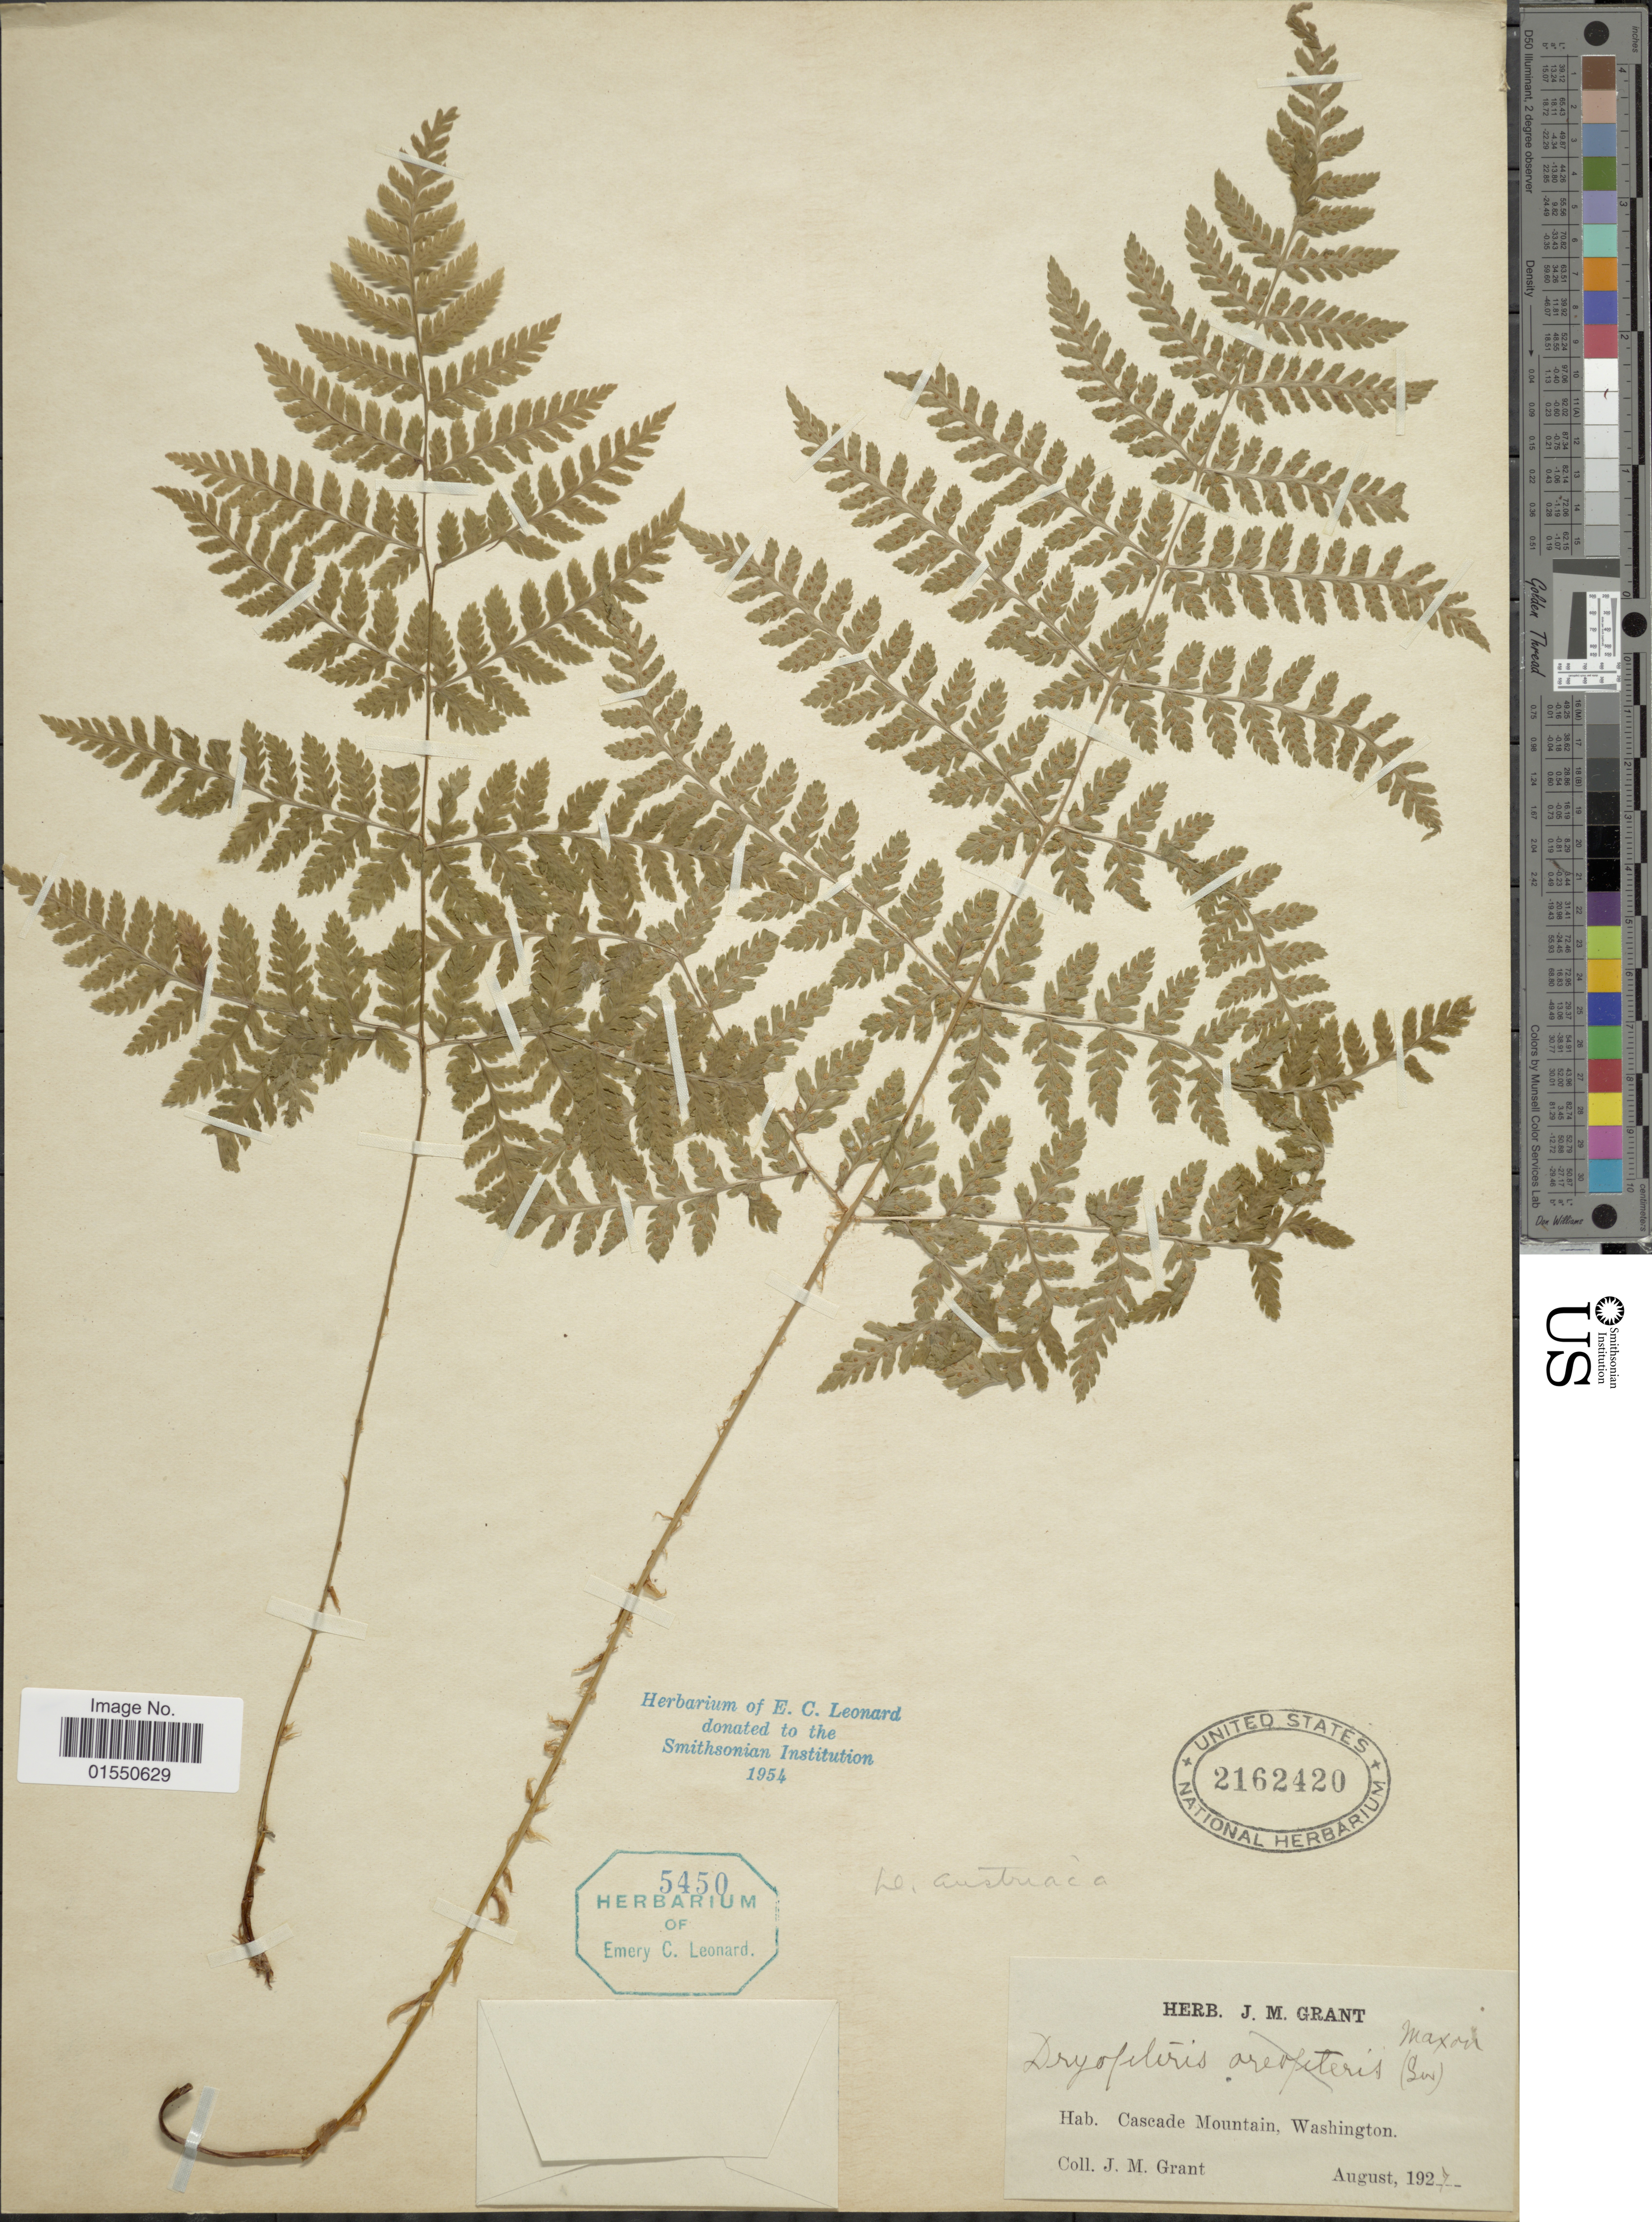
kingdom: Plantae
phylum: Tracheophyta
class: Polypodiopsida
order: Polypodiales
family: Dryopteridaceae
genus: Dryopteris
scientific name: Dryopteris expansa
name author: (C. Presl) Fraser-Jenk. & Jermy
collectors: J. M. Grant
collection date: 1927-08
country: United States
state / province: Washington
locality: Cascade Mountain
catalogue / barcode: US 2162420